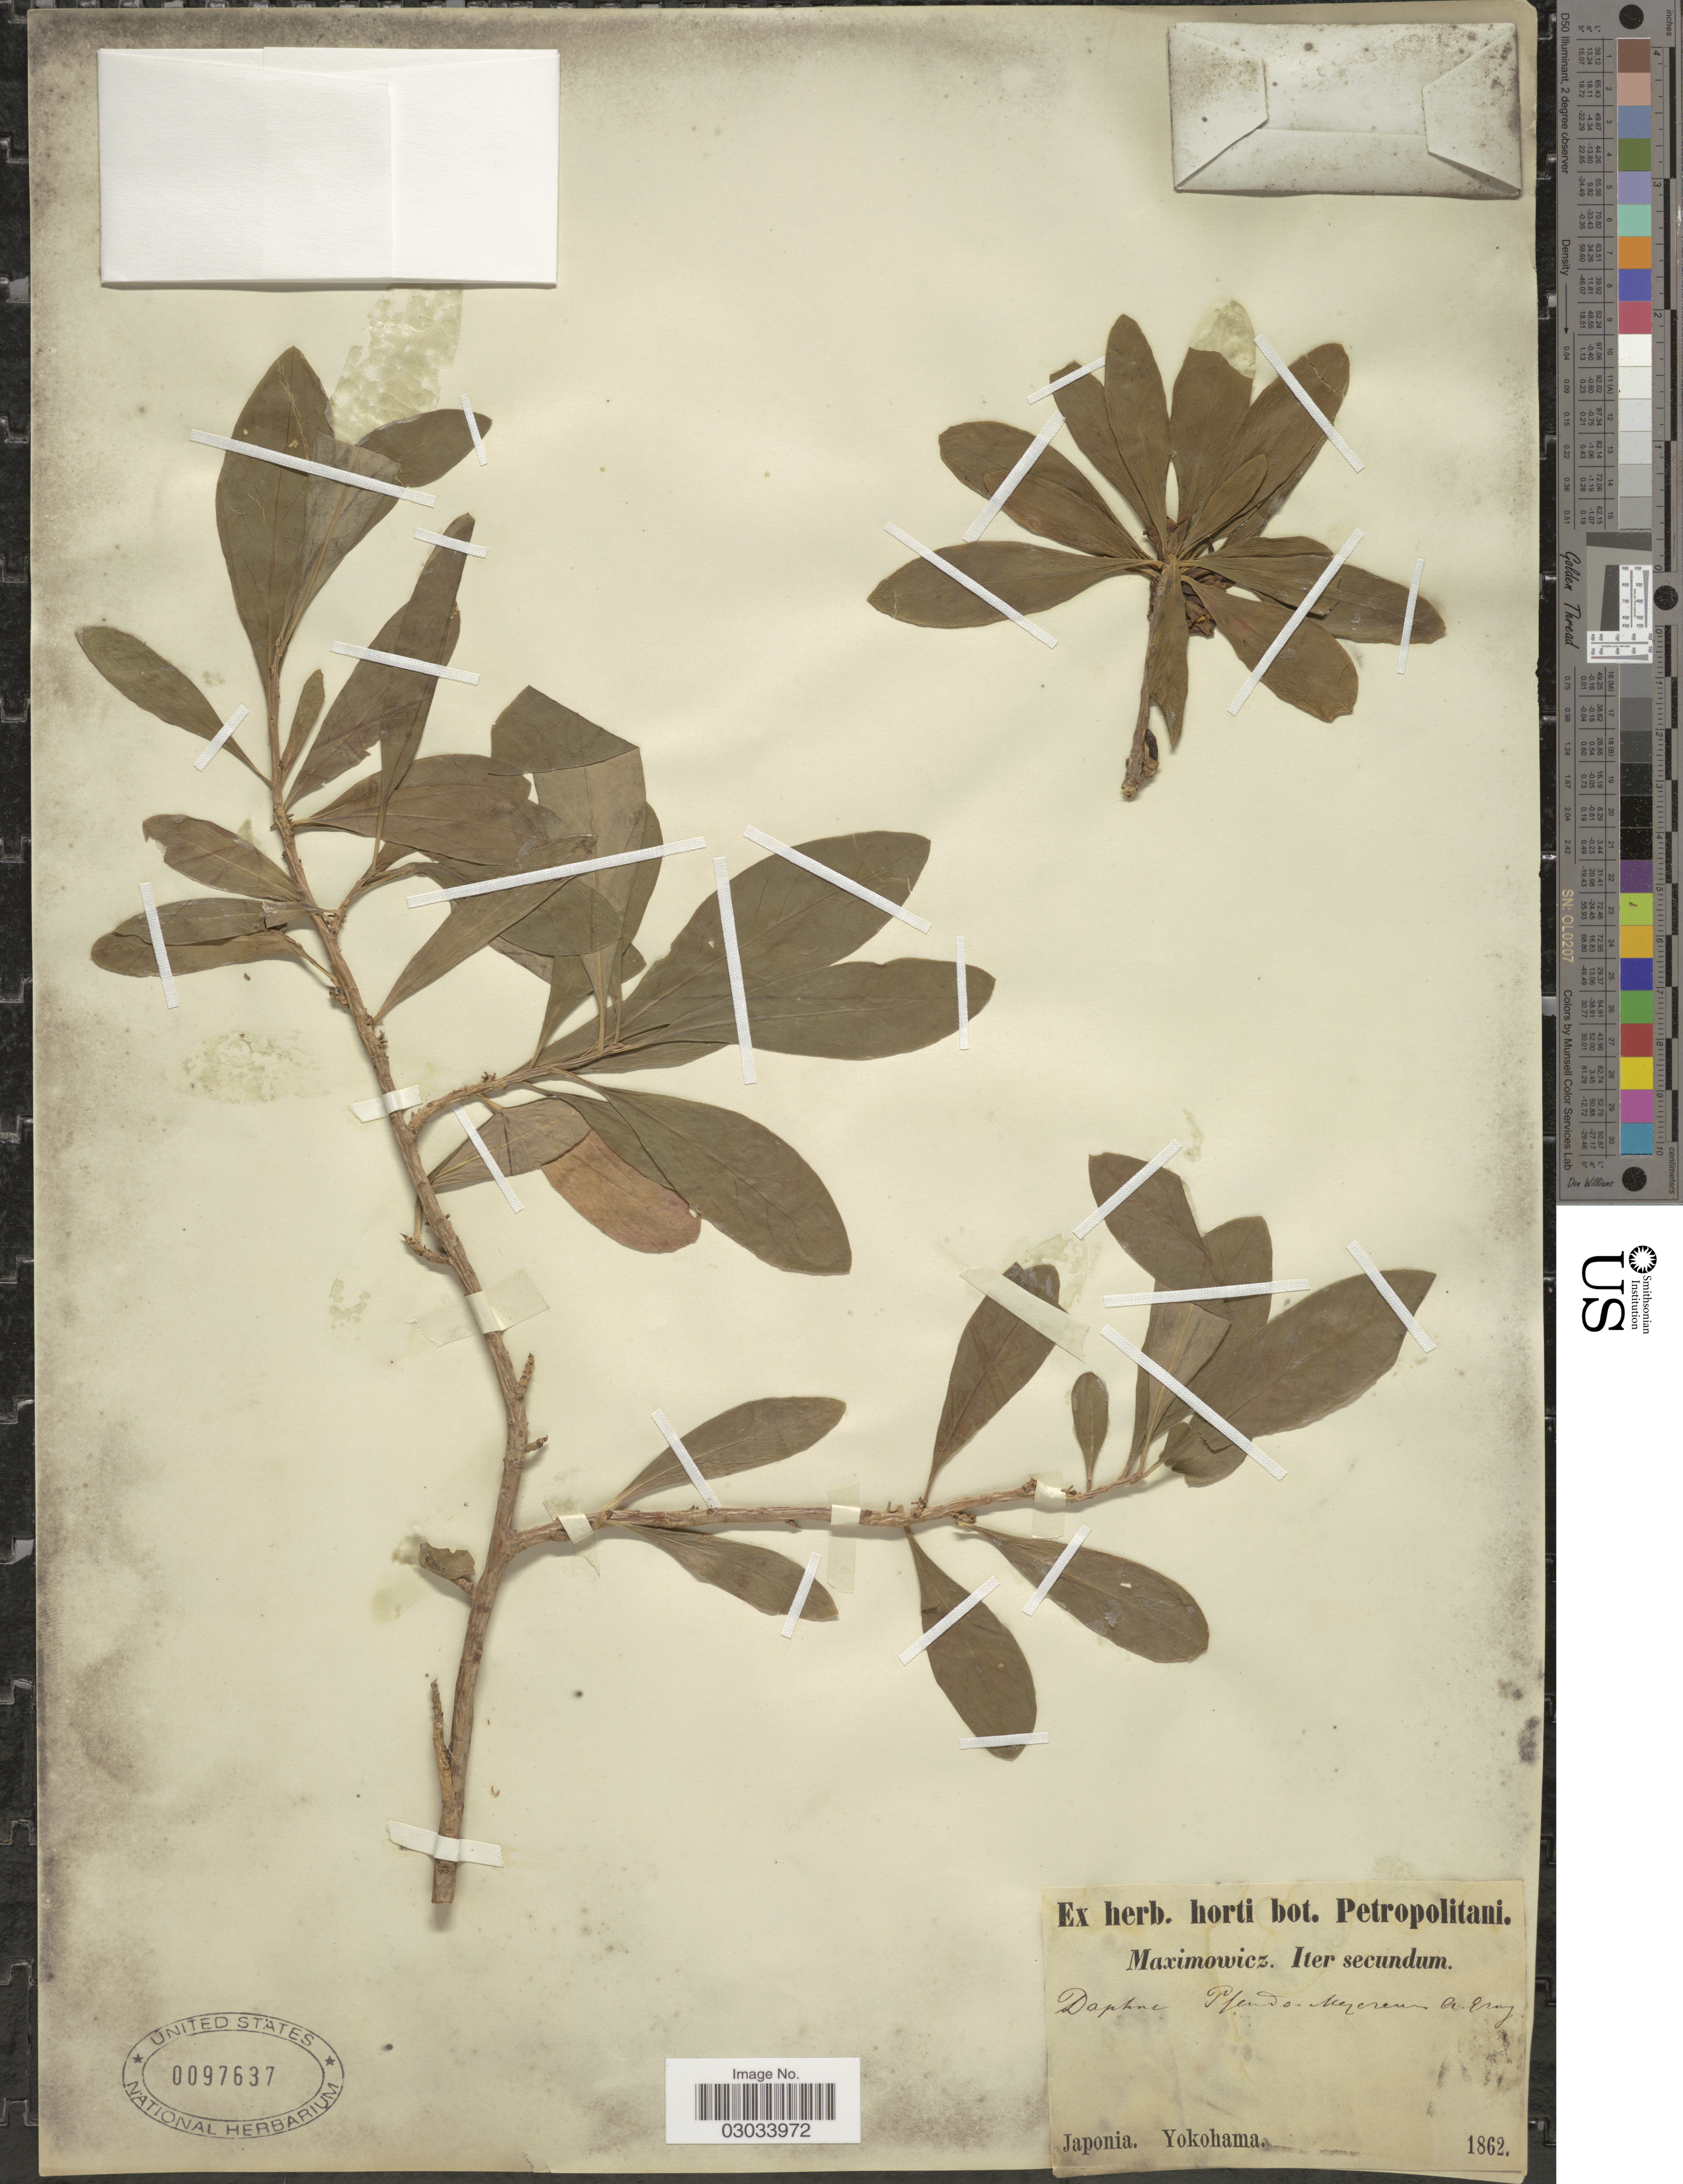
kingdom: Plantae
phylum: Tracheophyta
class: Magnoliopsida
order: Malvales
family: Thymelaeaceae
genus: Daphne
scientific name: Daphne pseudomezereum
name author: A. Gray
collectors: Maximowicz, --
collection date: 1862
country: Japan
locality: Yokohama.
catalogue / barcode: US 97637